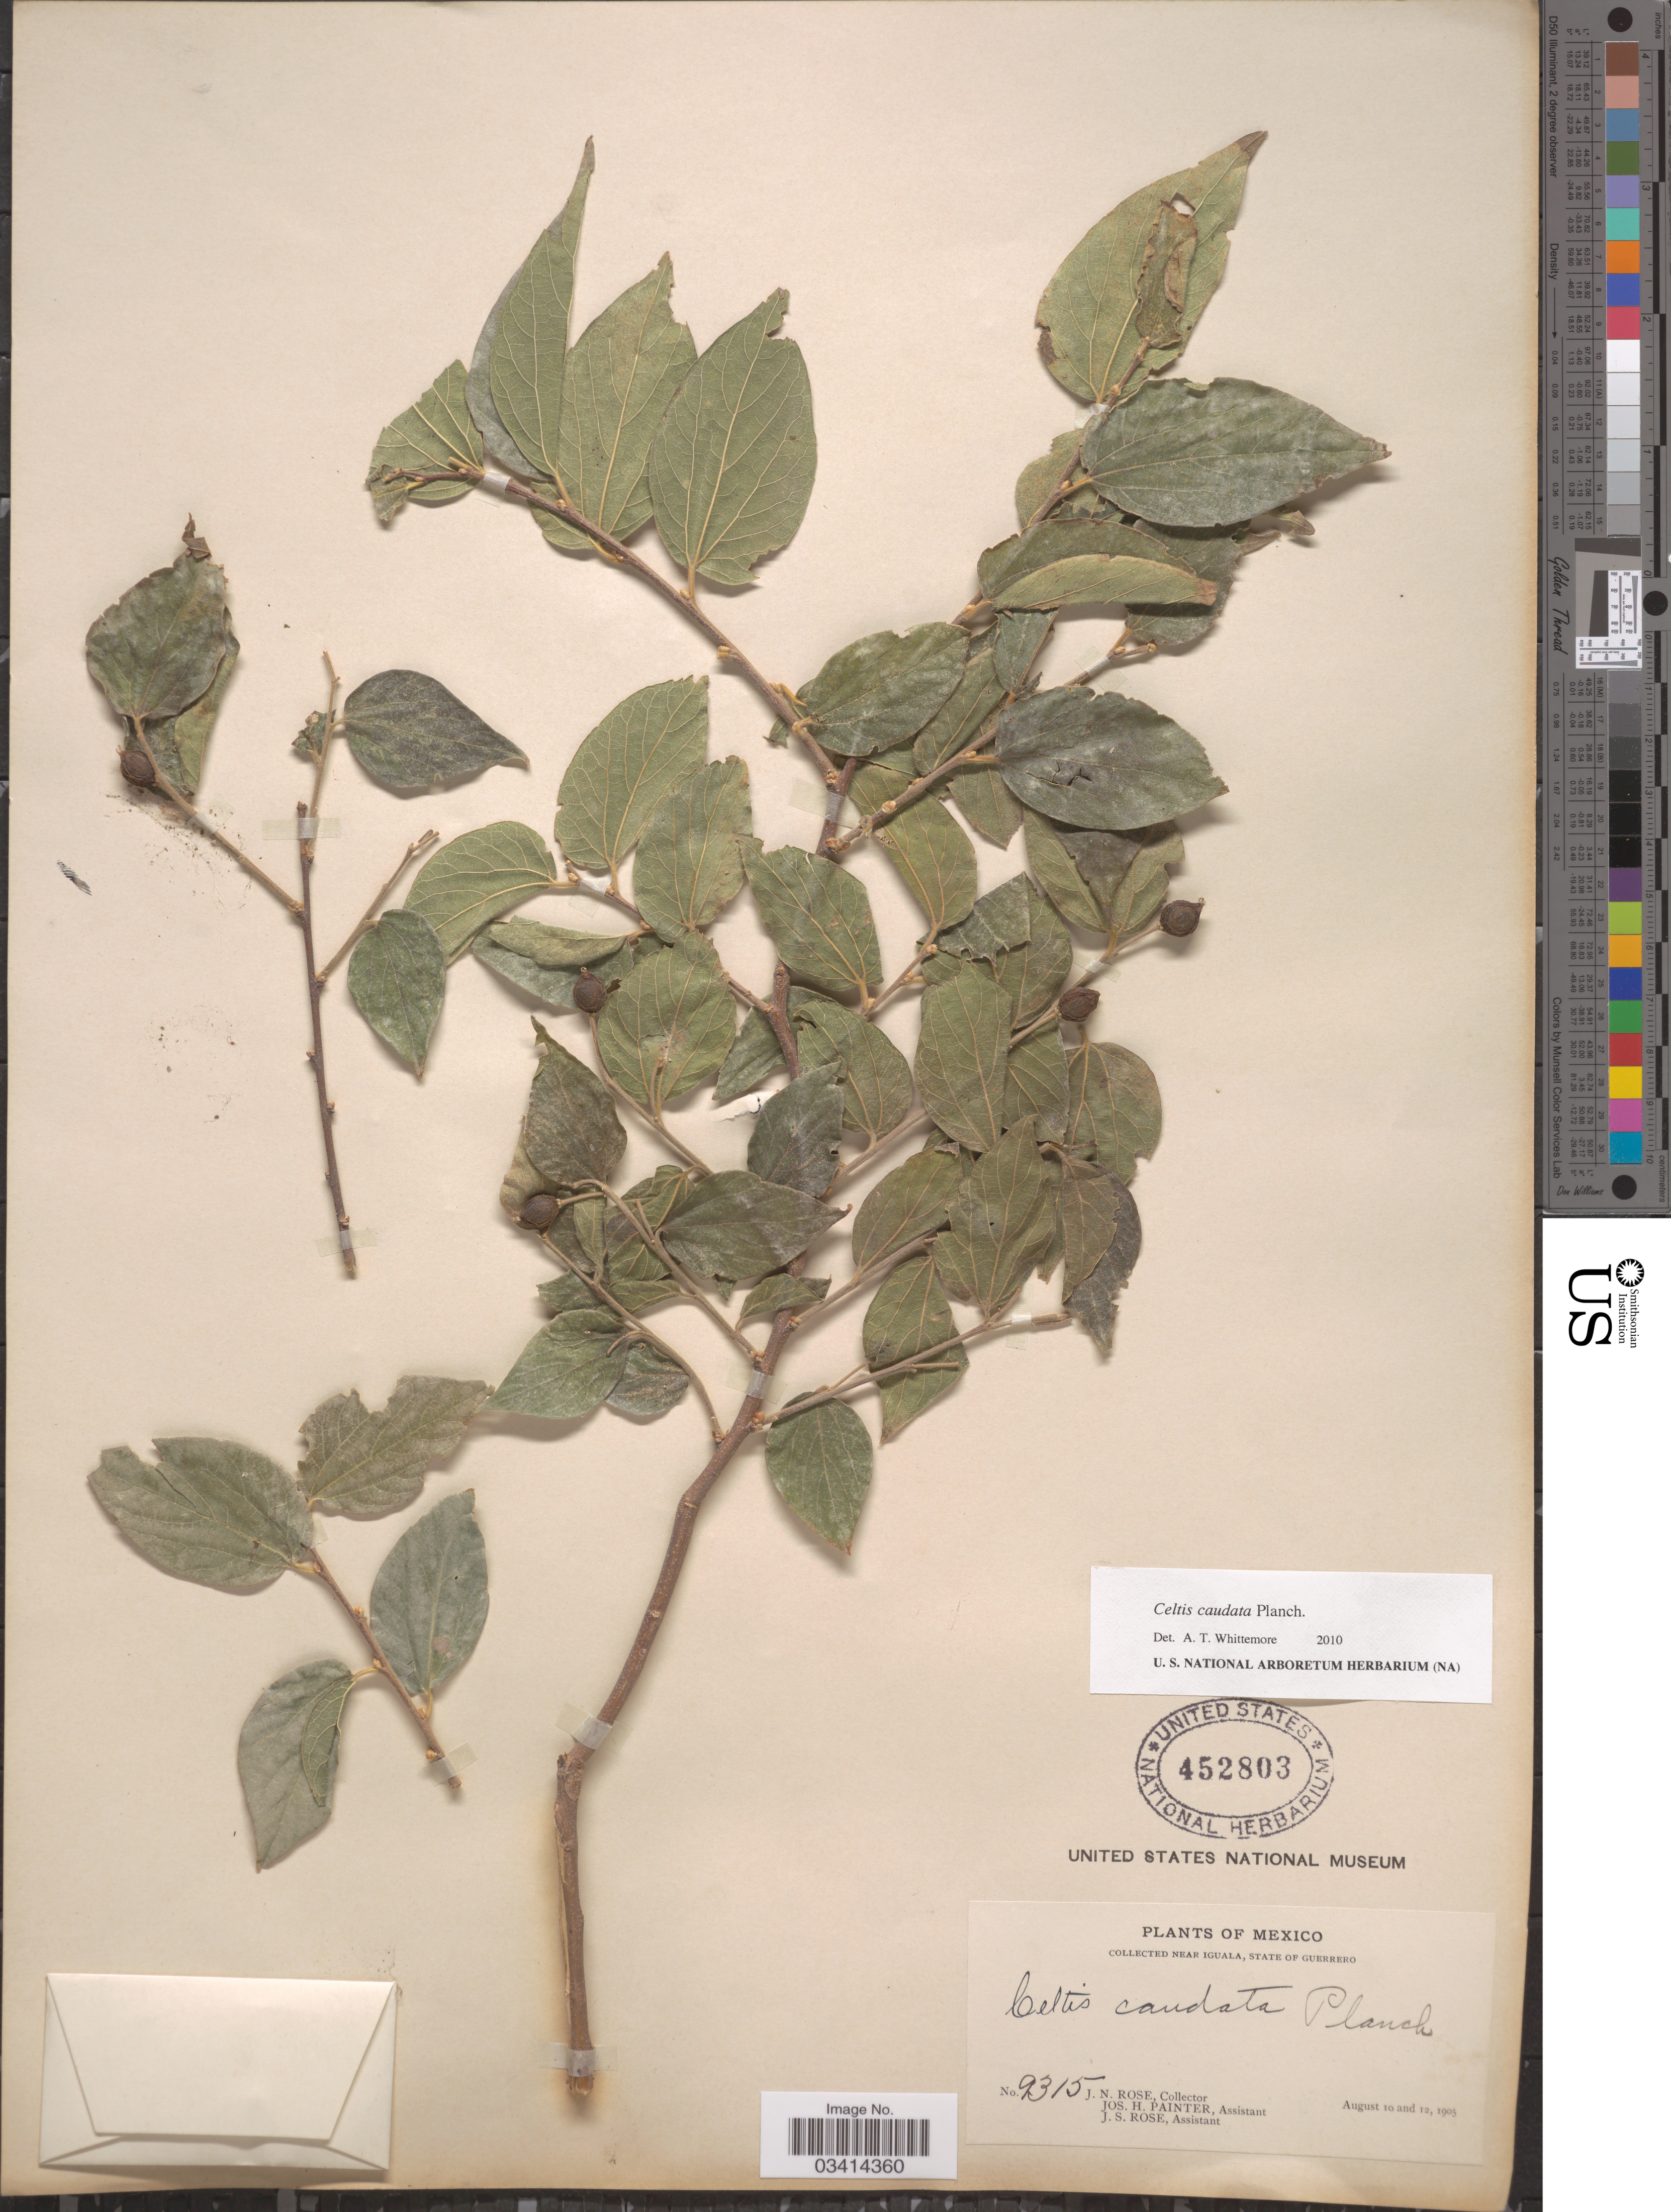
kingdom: Plantae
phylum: Tracheophyta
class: Magnoliopsida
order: Rosales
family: Cannabaceae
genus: Celtis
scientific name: Celtis caudata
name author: Planch.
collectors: J. N. Rose, J. H. Painter & J. S. Rose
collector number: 9315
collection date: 1905-08-10/1905-08-12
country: Mexico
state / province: Guerrero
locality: Near Iguala.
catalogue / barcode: US 452803